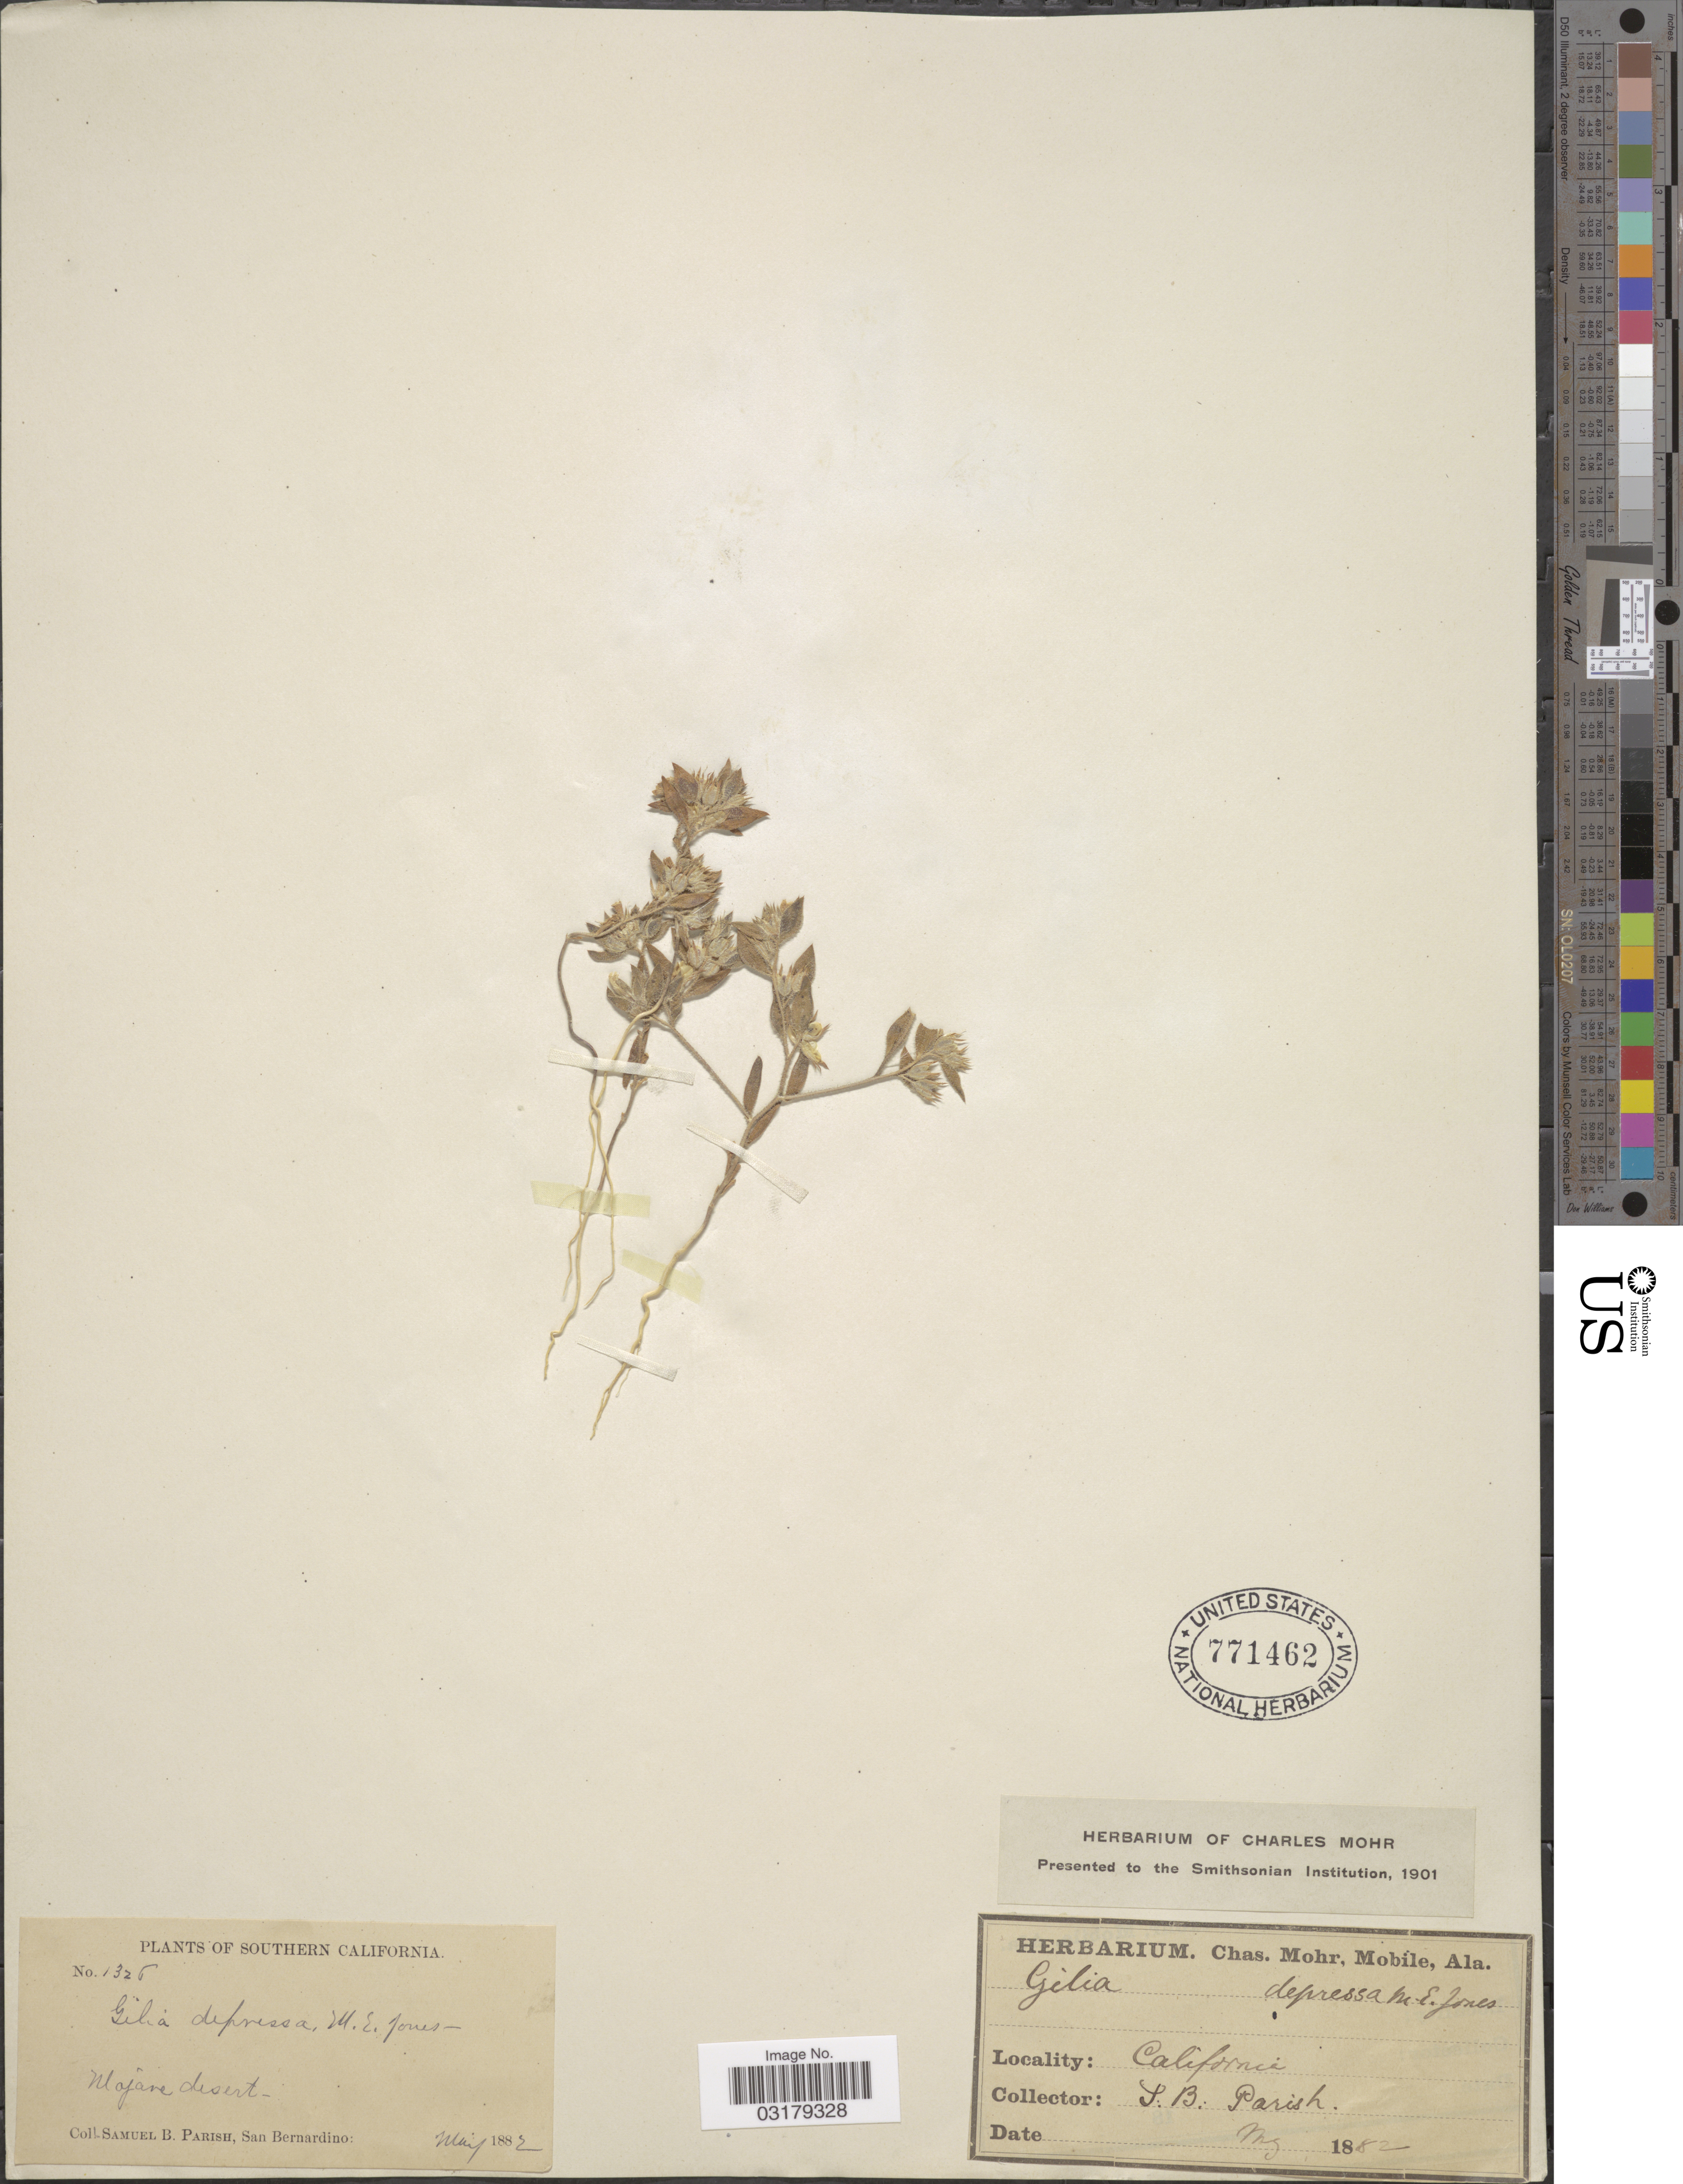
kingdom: Plantae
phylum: Tracheophyta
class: Magnoliopsida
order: Ericales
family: Polemoniaceae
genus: Ipomopsis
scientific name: Ipomopsis depressa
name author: (M.E. Jones ex A. Gray) V.E. Grant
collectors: S. B. Parish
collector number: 1326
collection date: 1882-05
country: United States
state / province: California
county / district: San Bernardino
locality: Southern California. Mojave desert.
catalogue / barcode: US 771462